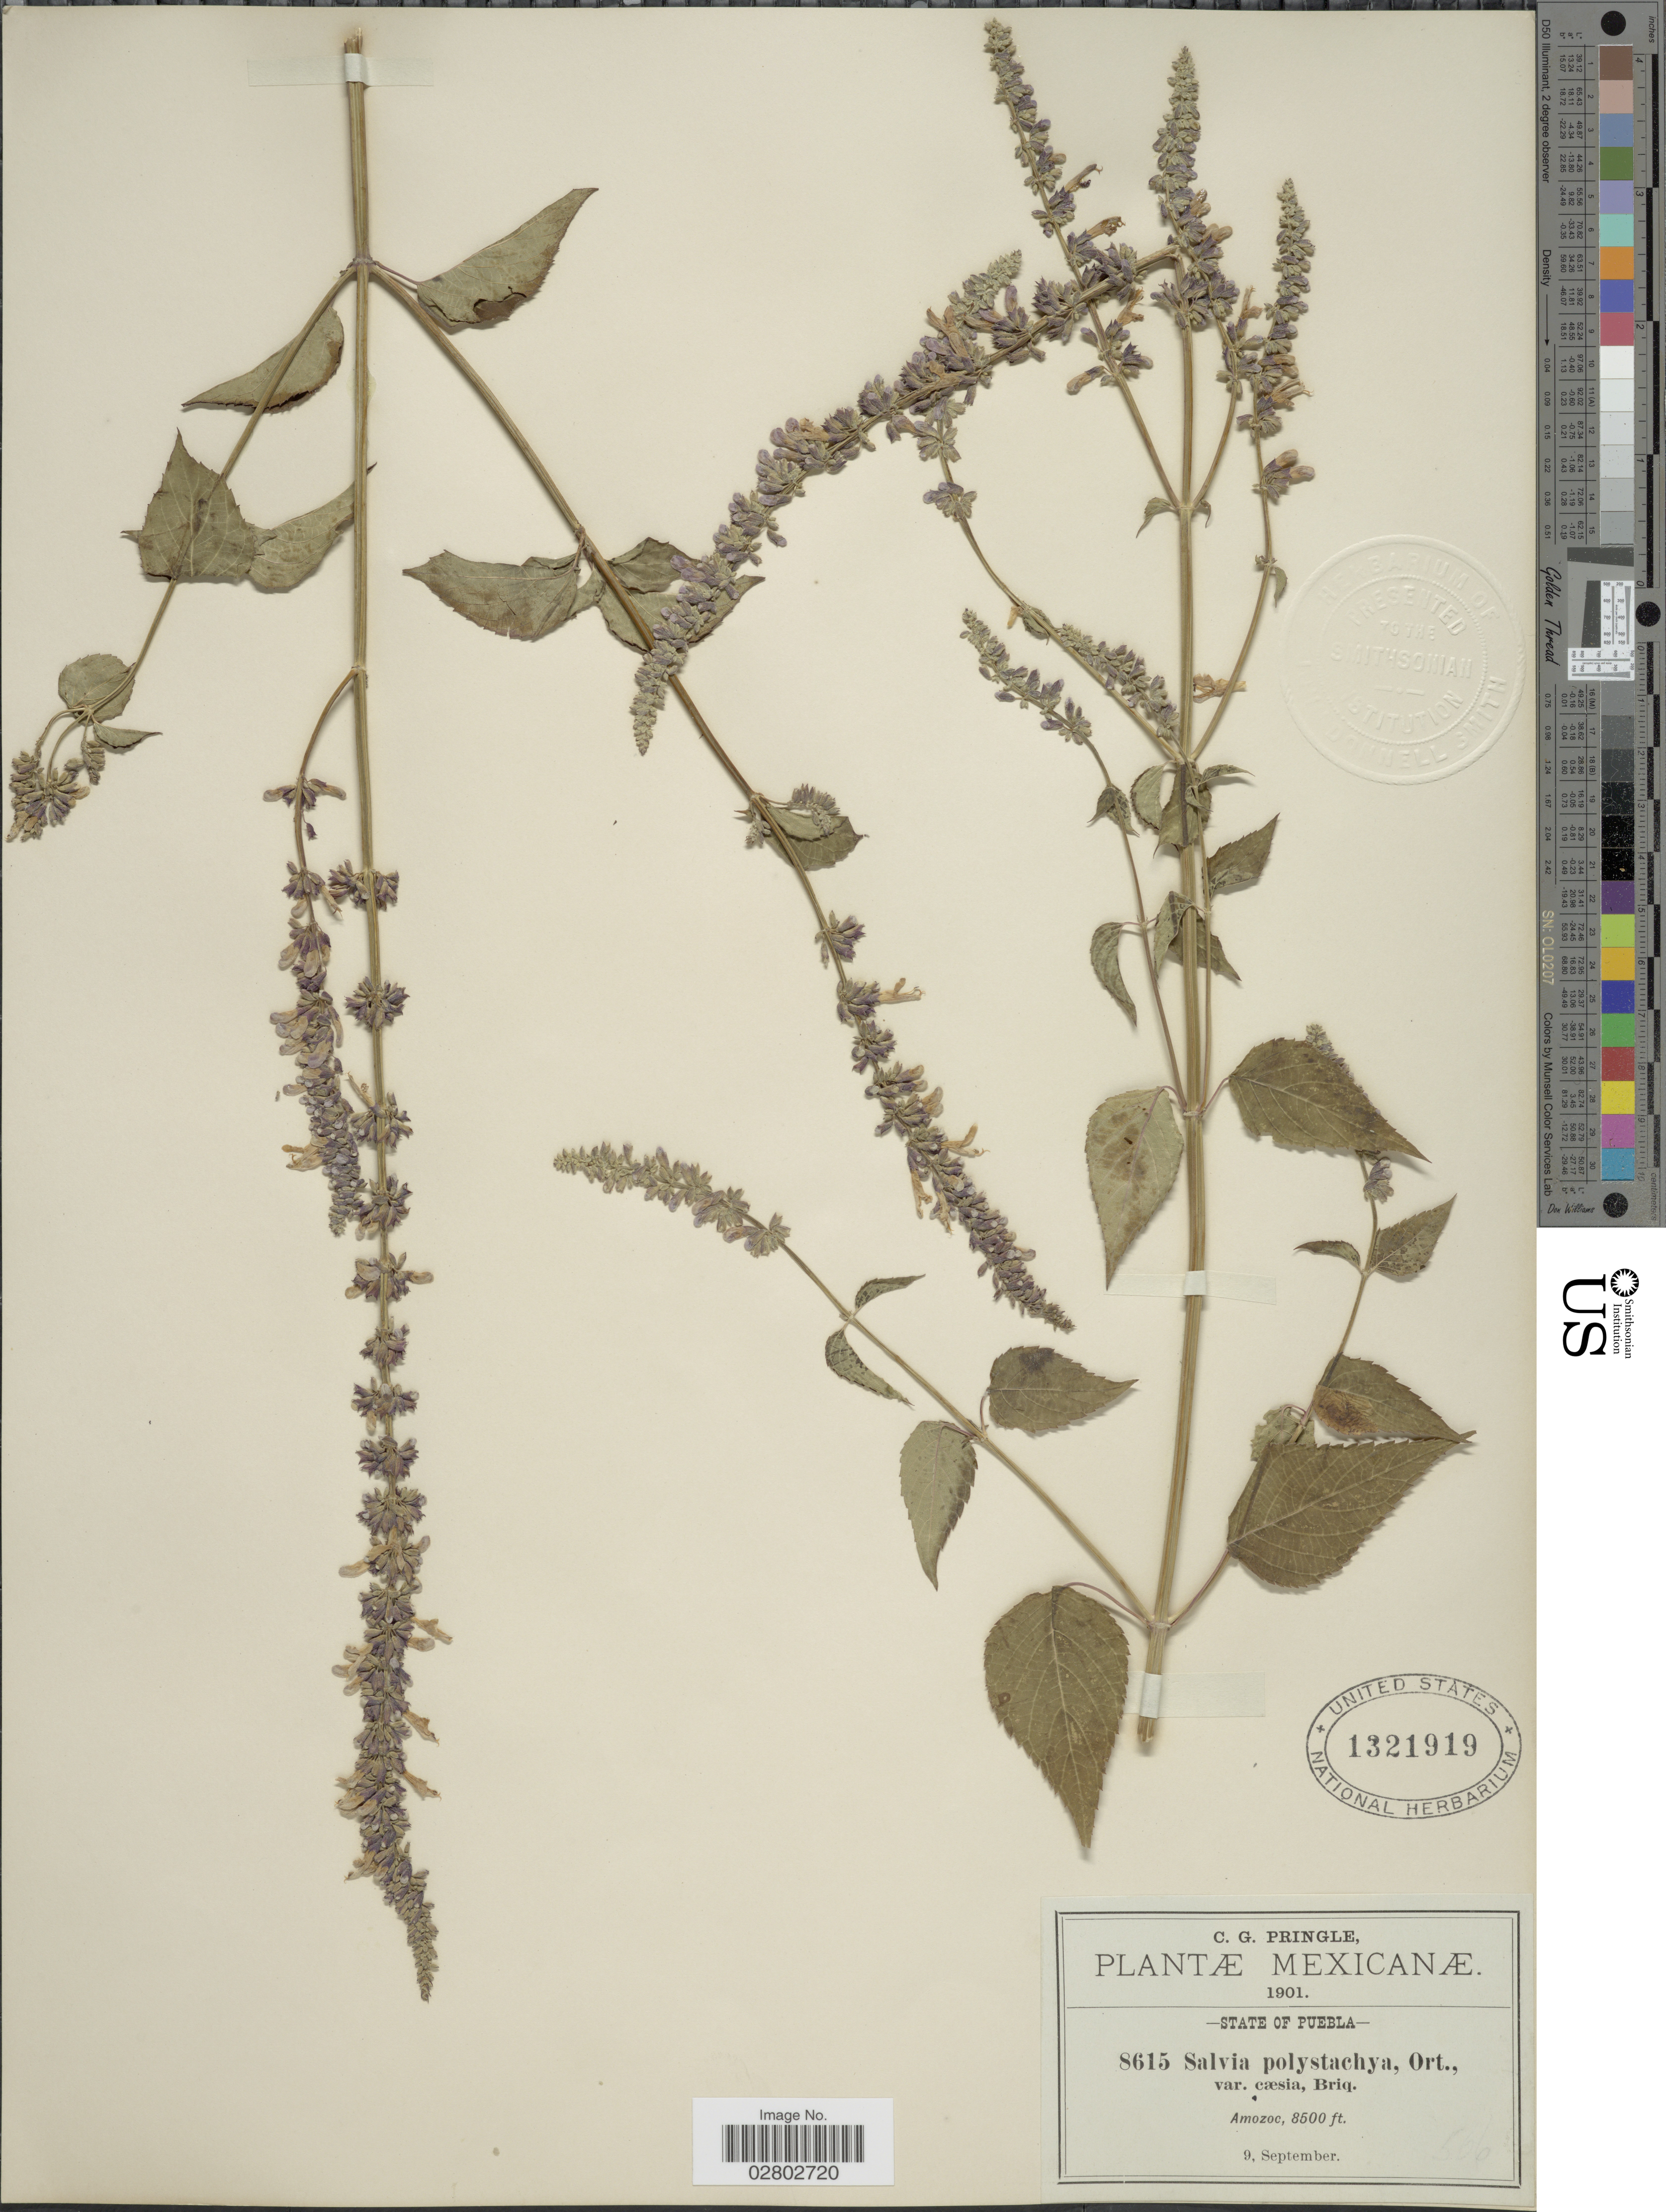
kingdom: Plantae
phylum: Tracheophyta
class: Magnoliopsida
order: Lamiales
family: Lamiaceae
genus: Salvia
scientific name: Salvia polystachya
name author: Cav.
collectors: C. G. Pringle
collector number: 8615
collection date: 1901-09-09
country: Mexico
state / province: Puebla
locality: State of Puebla, Amozoc.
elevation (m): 2591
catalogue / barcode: US 1321919